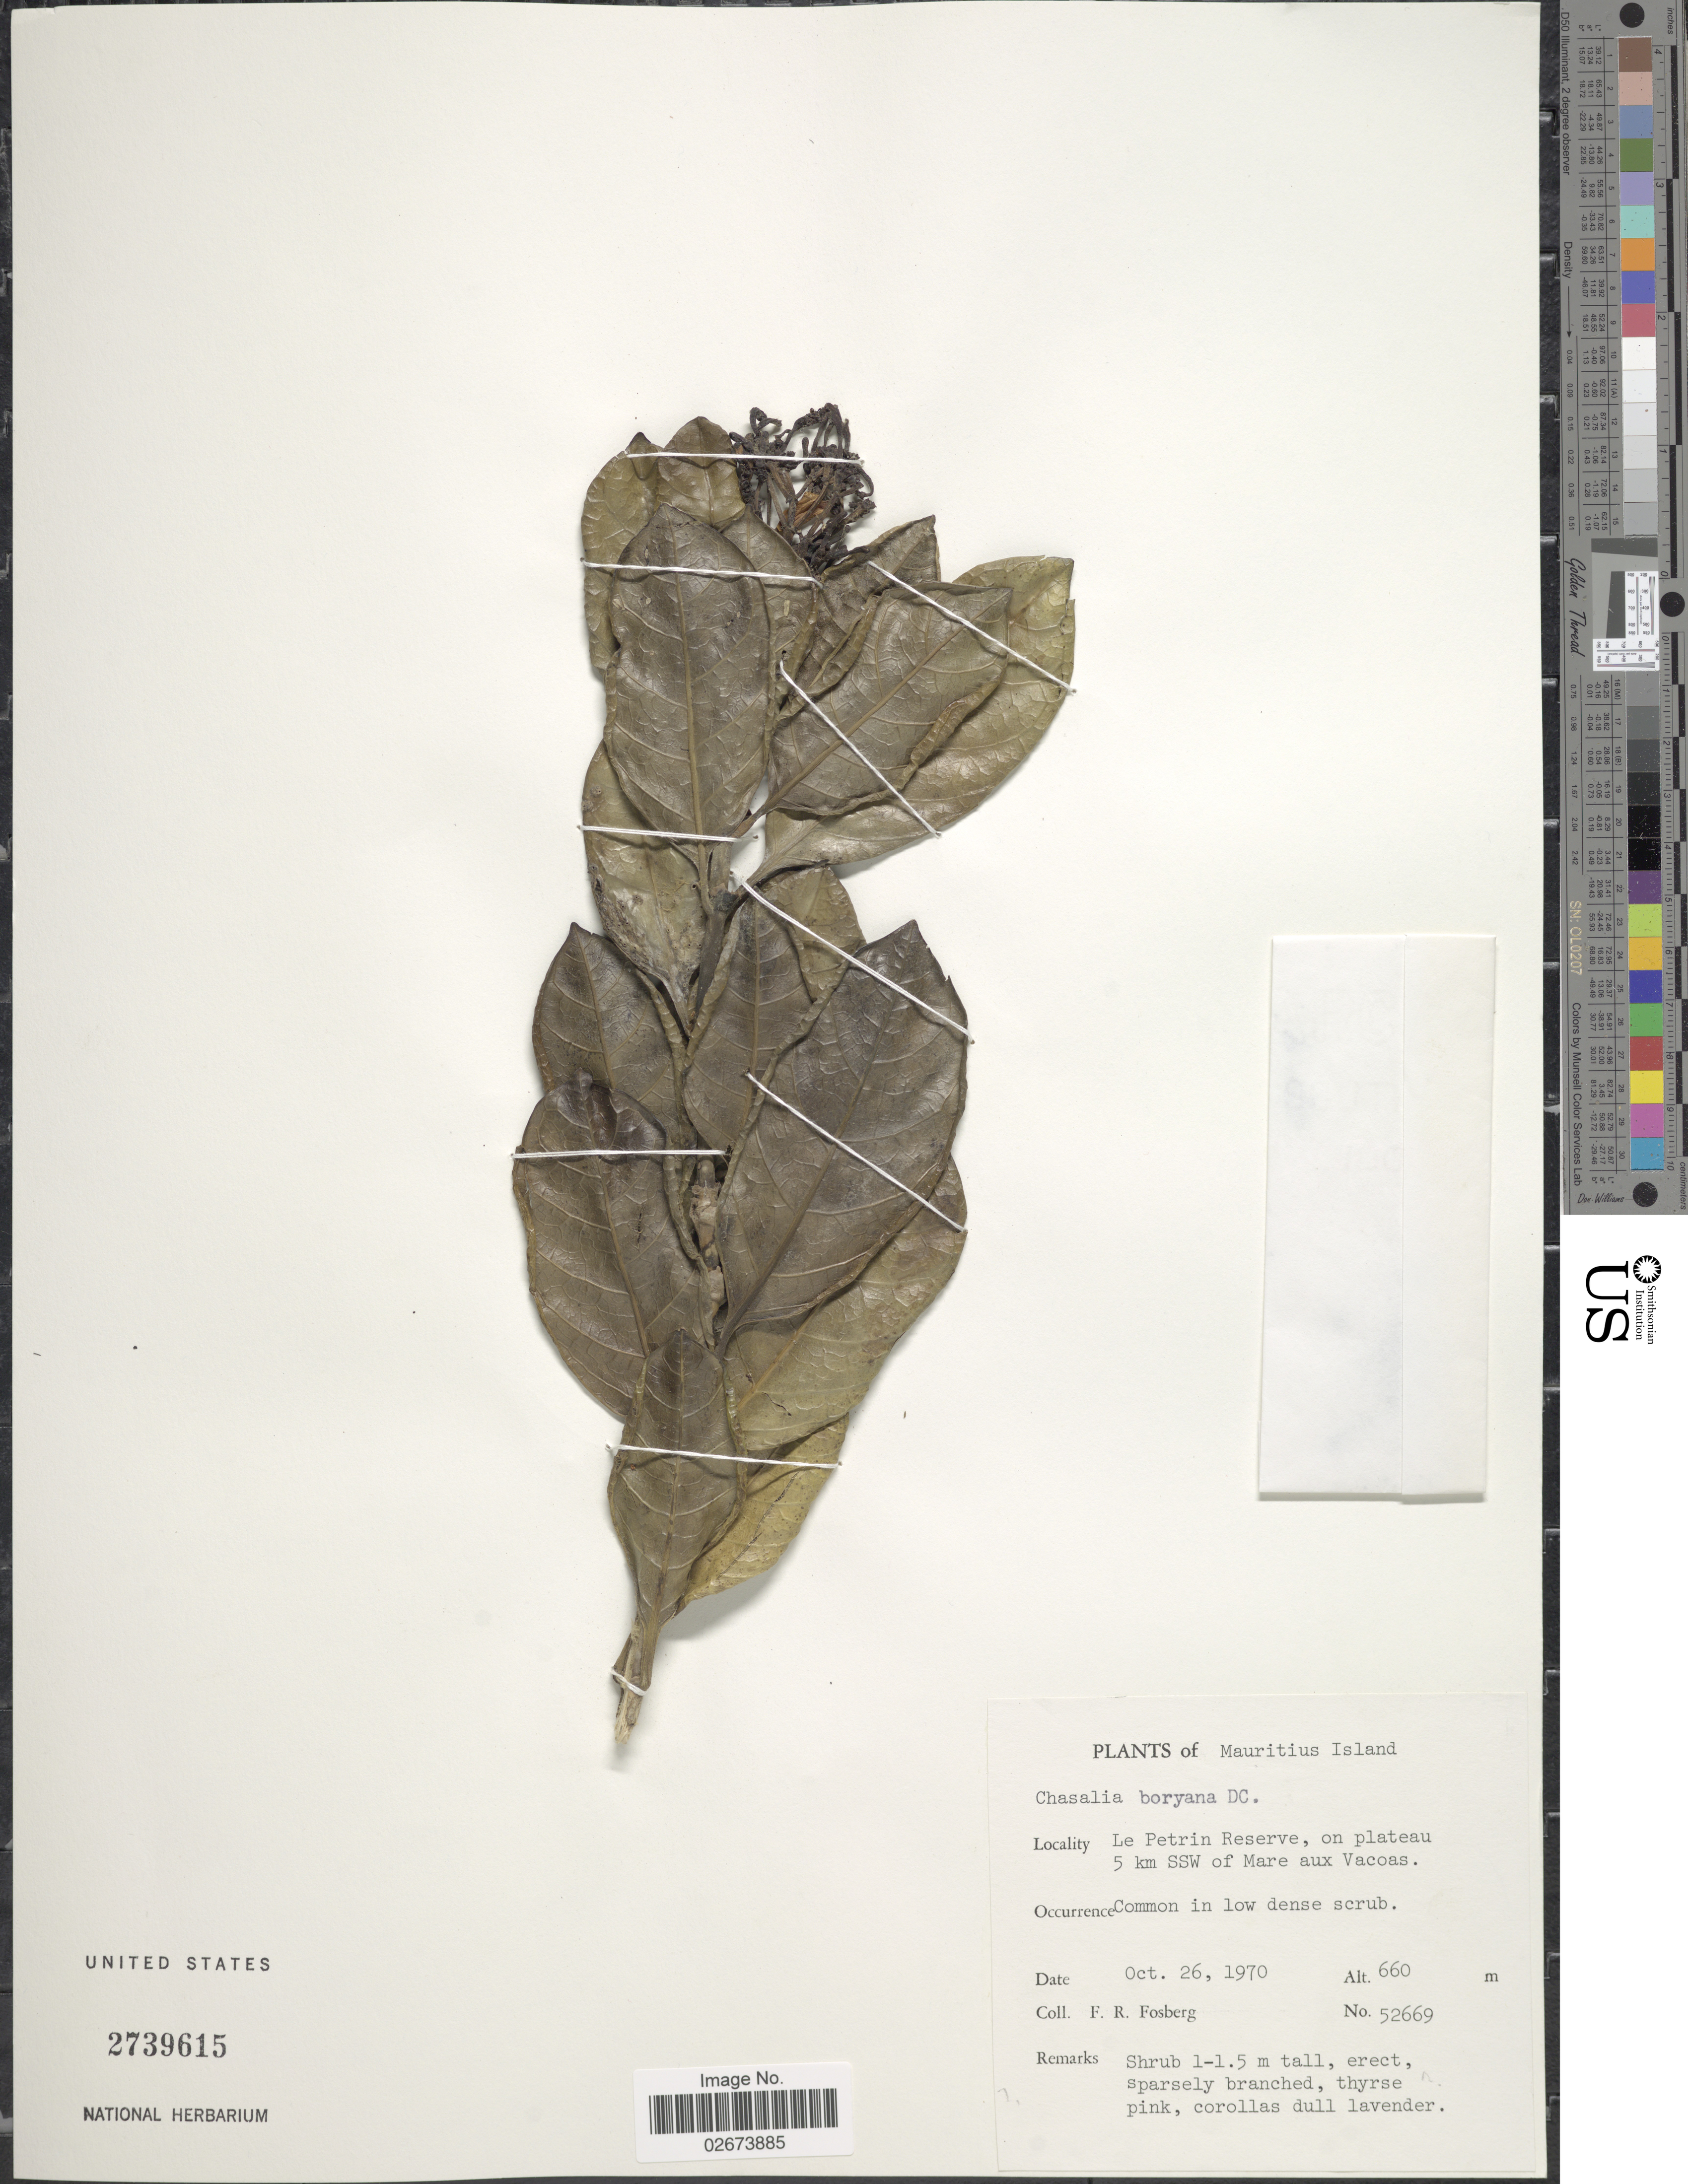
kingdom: Plantae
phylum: Tracheophyta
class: Magnoliopsida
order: Gentianales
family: Rubiaceae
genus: Chassalia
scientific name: Chassalia boryana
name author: DC.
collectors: F. R. Fosberg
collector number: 52669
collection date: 1970-10-26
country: Mauritius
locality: Mauritius Island, Le Petrin Reserve, on plateau 5 km SSW of Mare aux Vacoas.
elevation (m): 660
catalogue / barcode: US 2739615